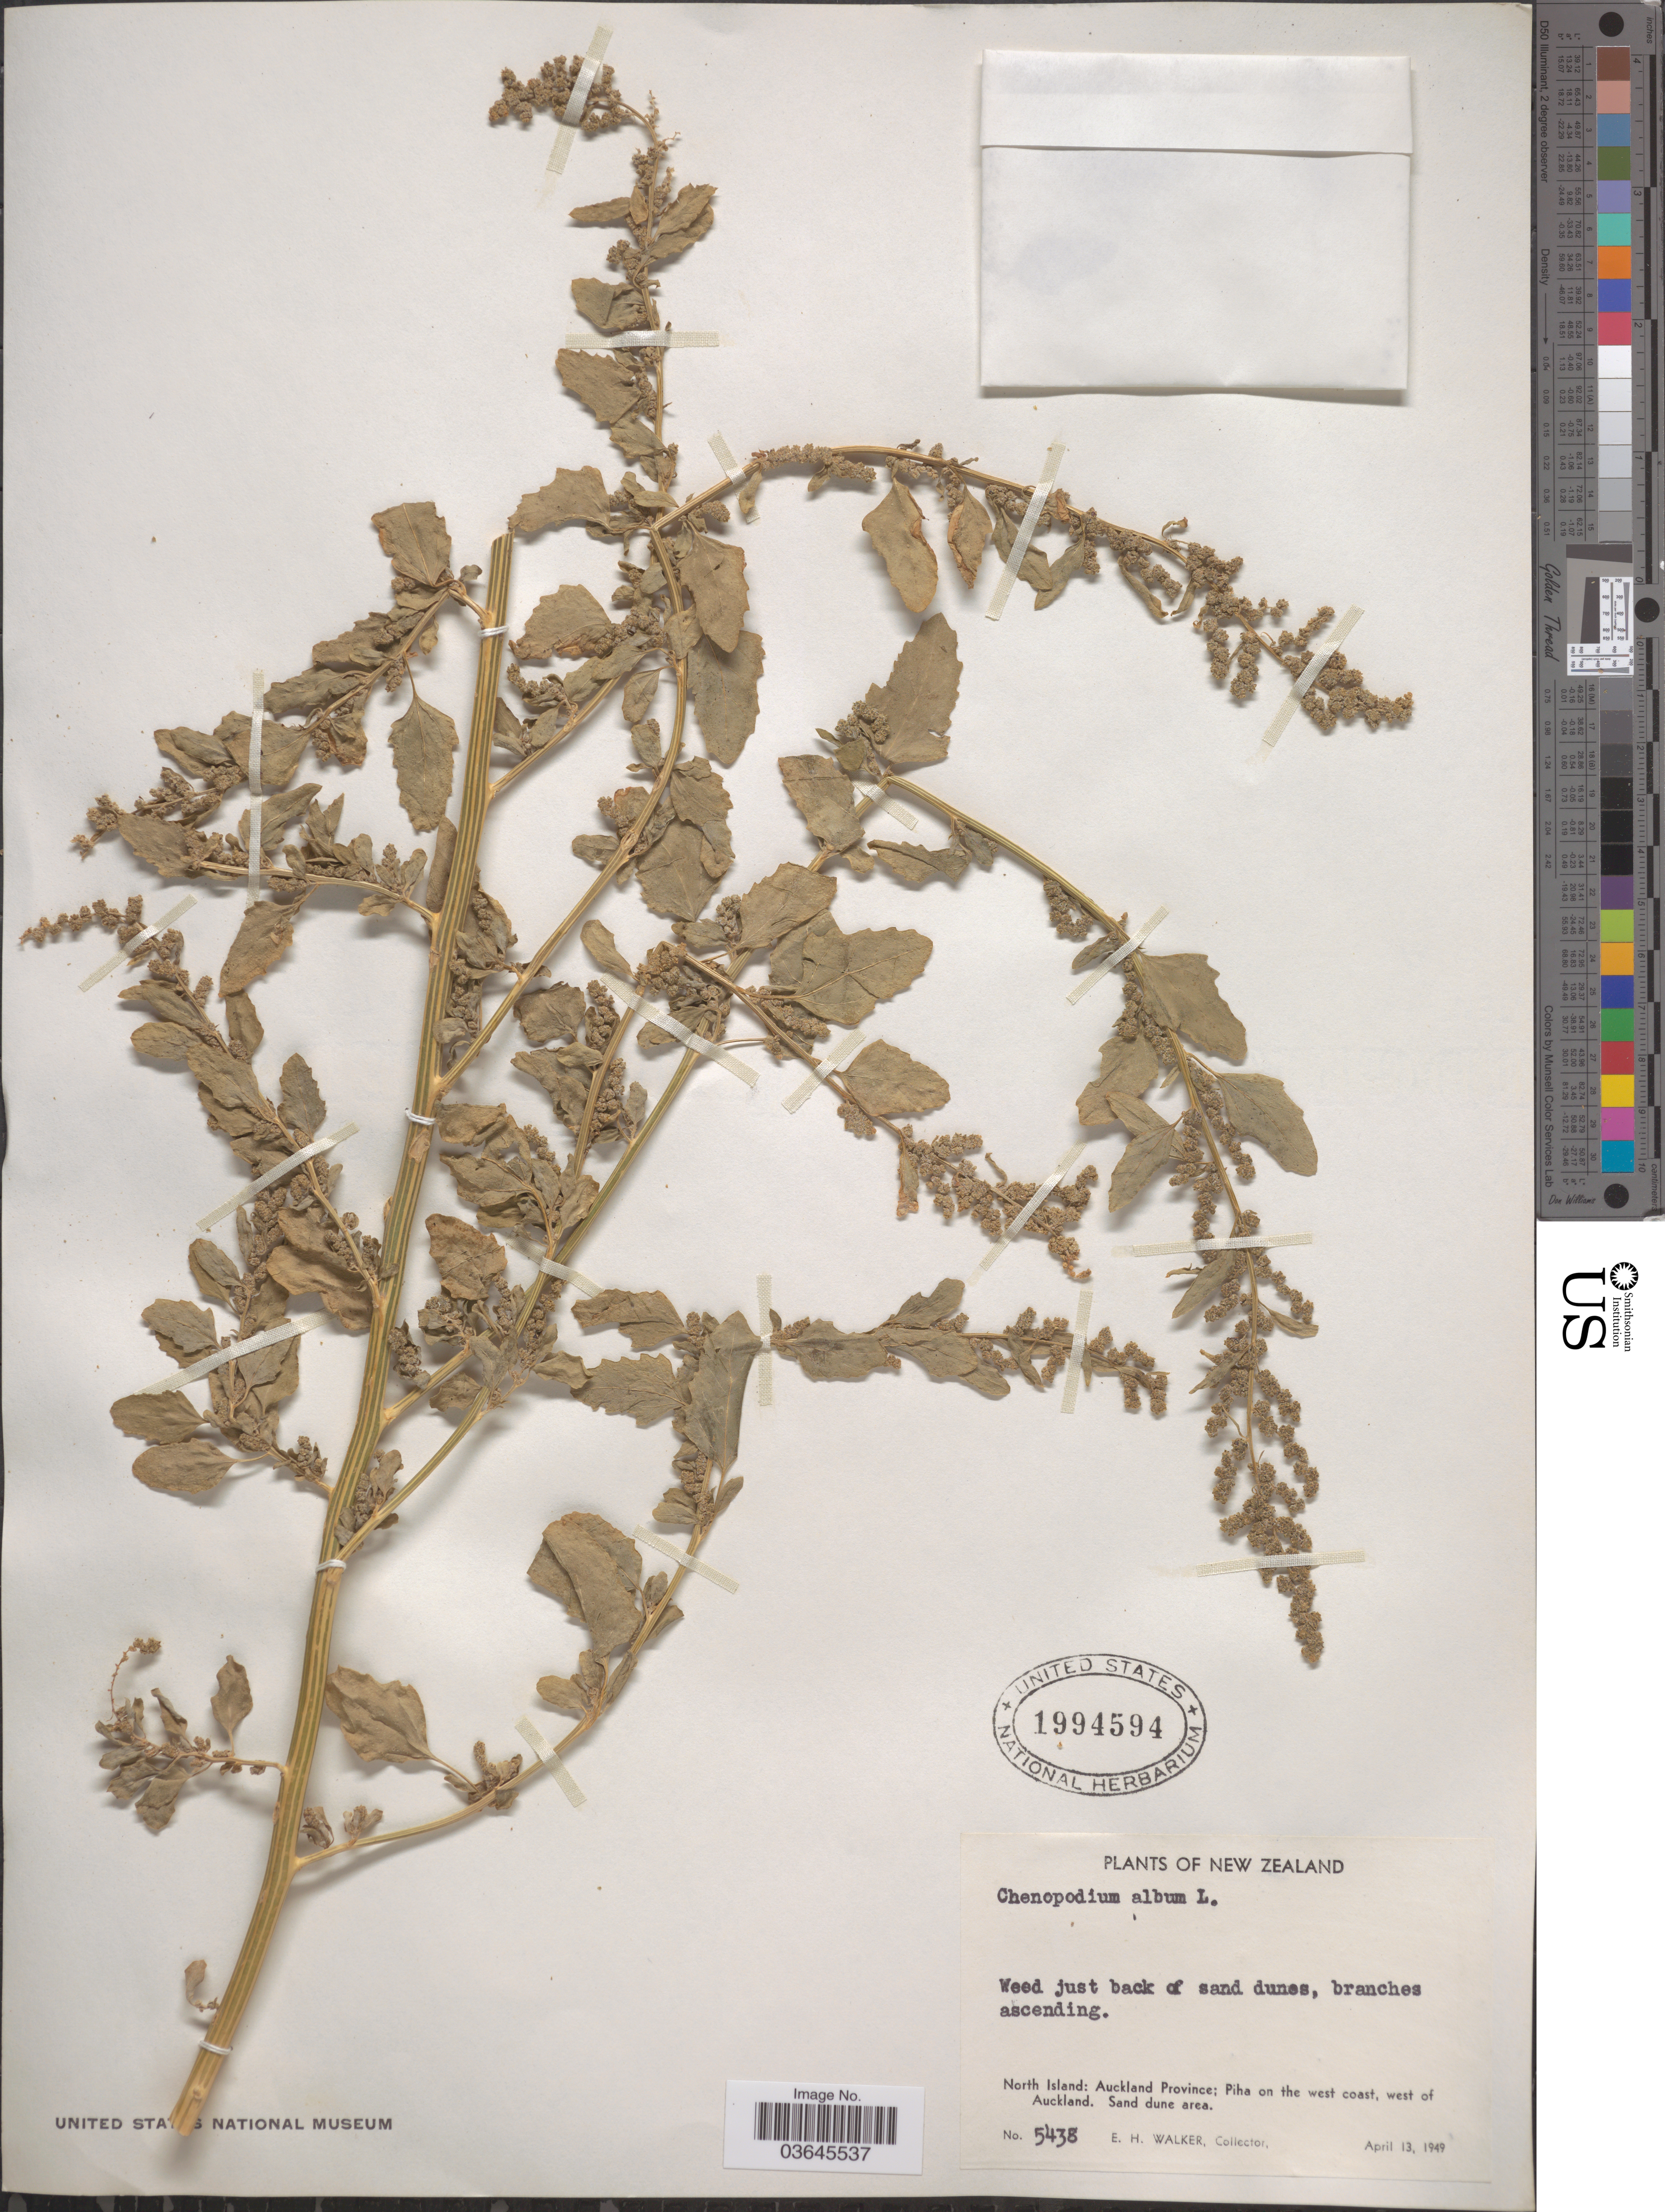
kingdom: Plantae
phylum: Tracheophyta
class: Magnoliopsida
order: Caryophyllales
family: Amaranthaceae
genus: Chenopodium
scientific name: Chenopodium album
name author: L.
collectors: E. H. Walker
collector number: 5438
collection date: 1949-04-13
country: New Zealand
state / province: Auckland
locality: North Island: Piha on the west coast, west of Auckland.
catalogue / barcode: US 1994594